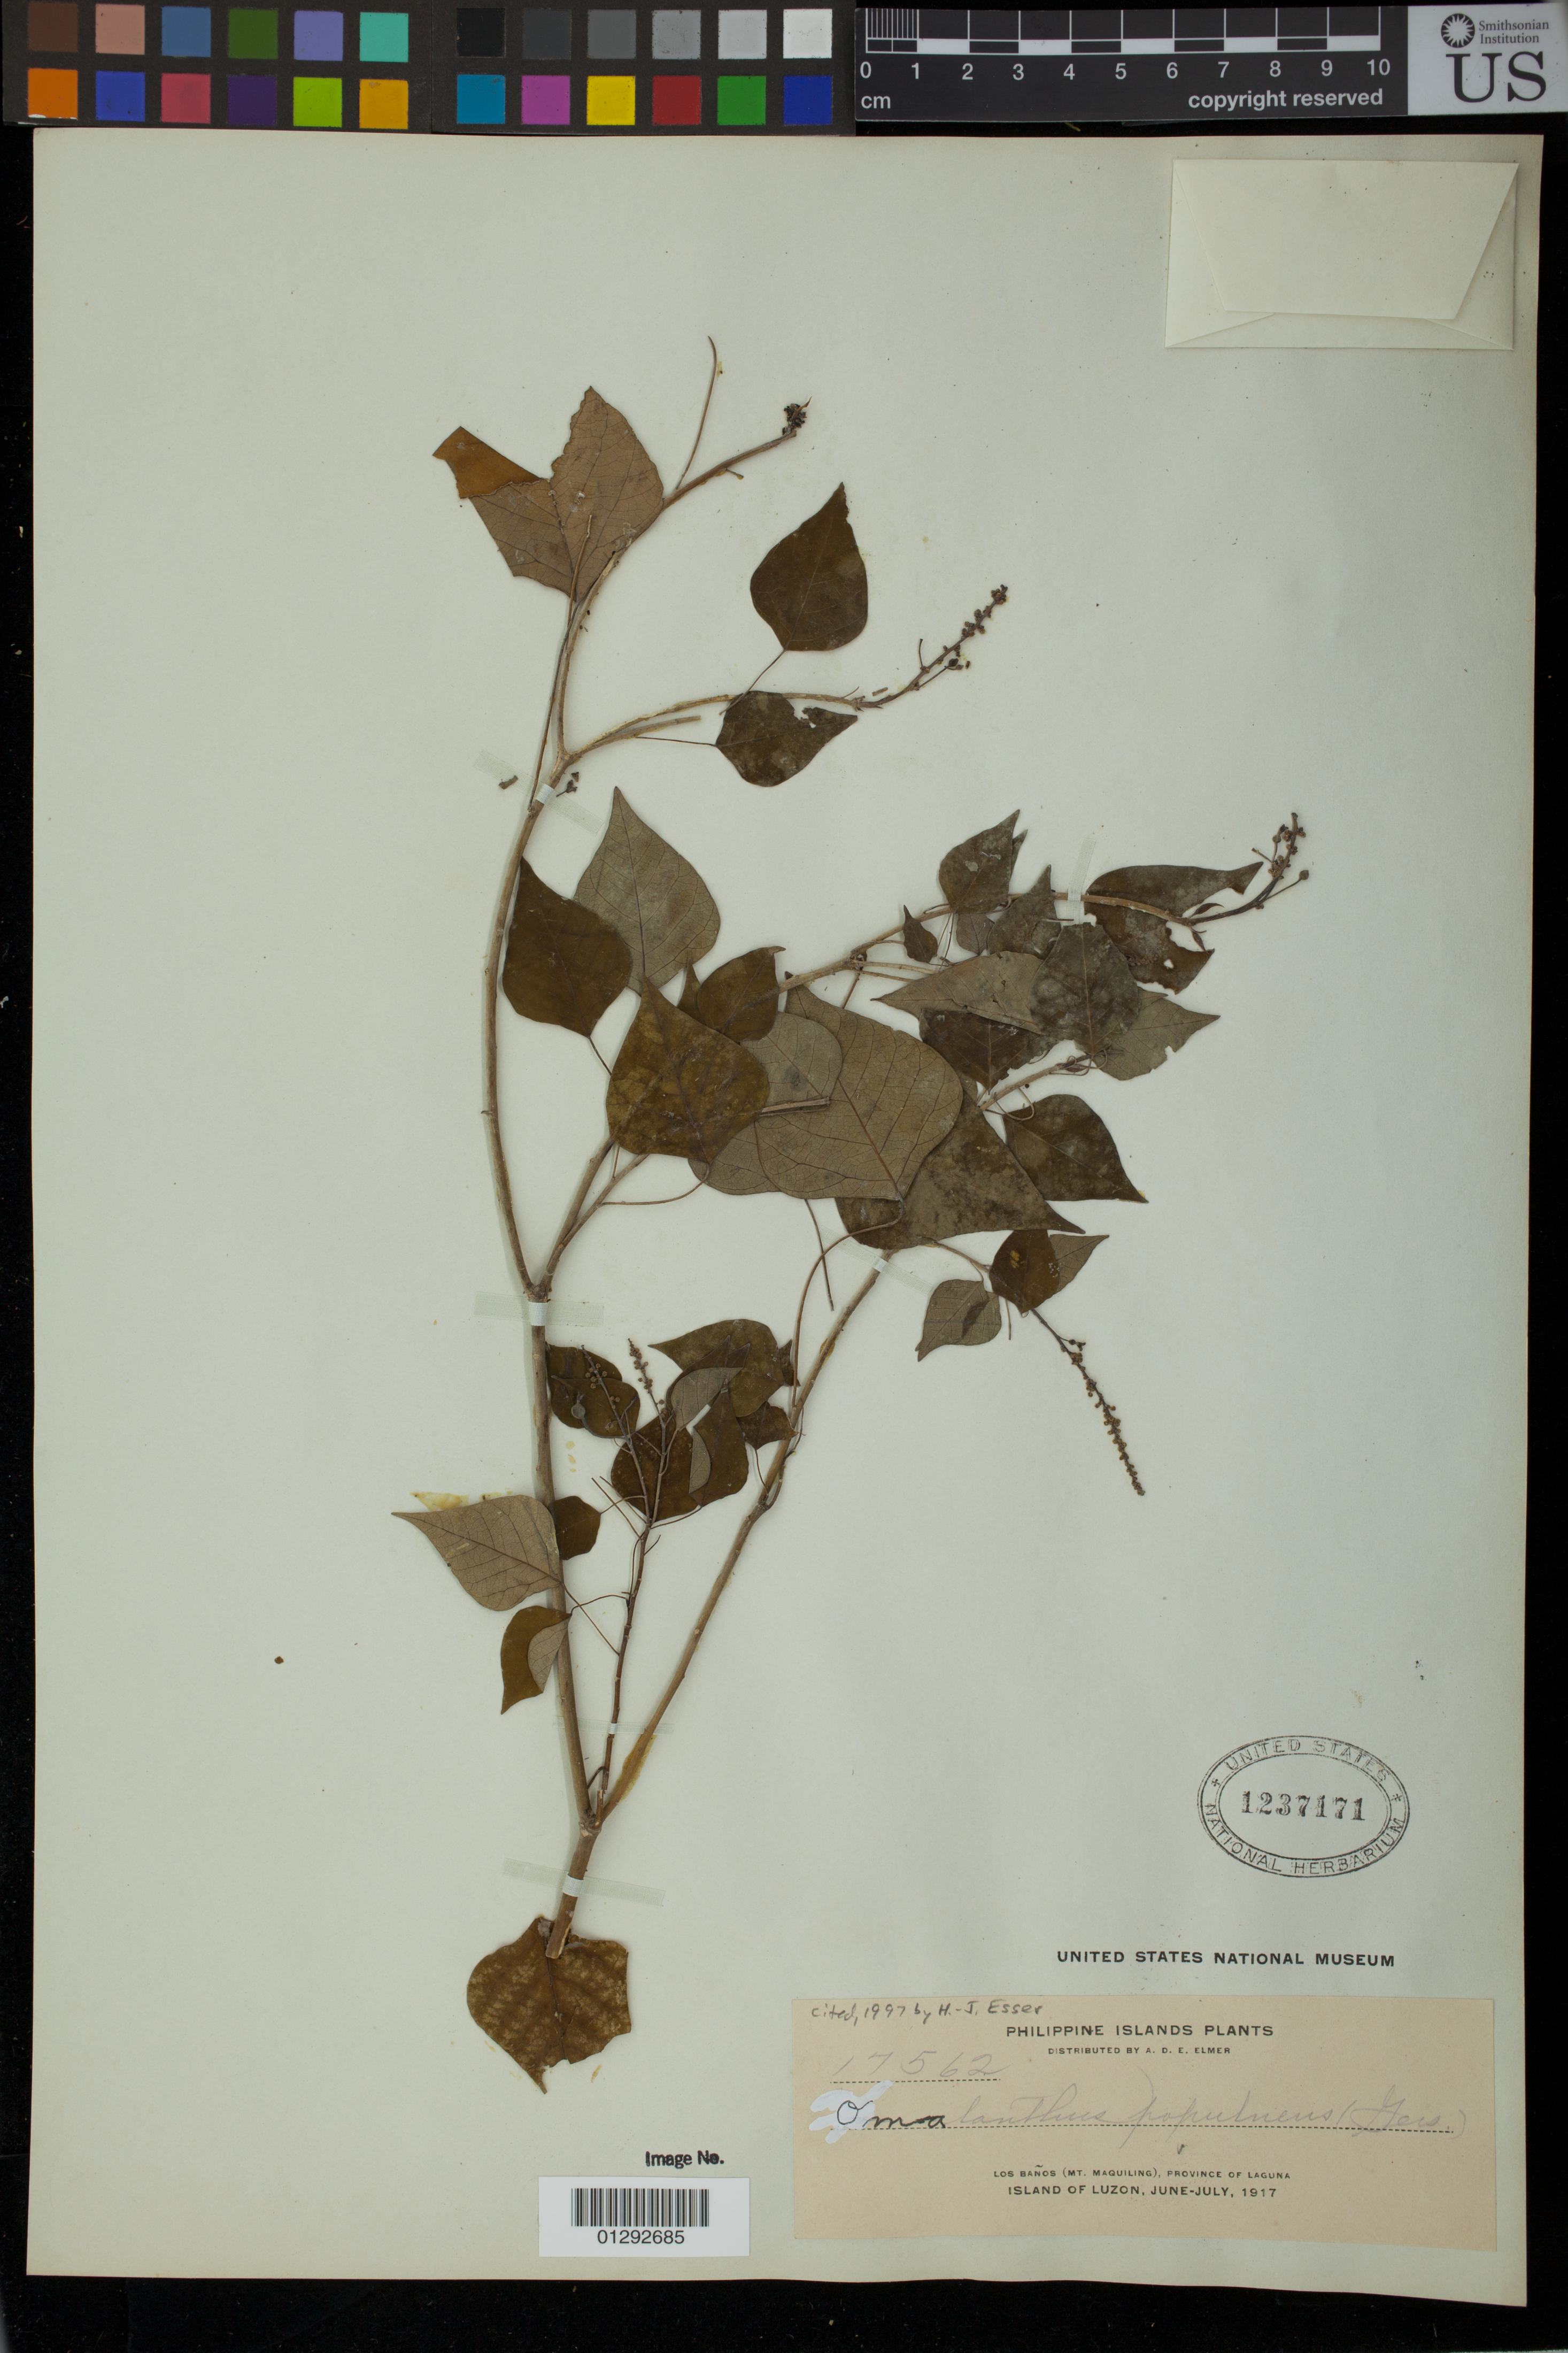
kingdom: Plantae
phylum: Tracheophyta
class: Magnoliopsida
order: Malpighiales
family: Euphorbiaceae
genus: Homalanthus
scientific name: Homalanthus populneus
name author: (Geiseler) Kuntze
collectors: A. D. E. Elmer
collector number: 17562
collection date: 1917-06/1917-07-01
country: Philippines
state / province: Calabarzon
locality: Los Banos (Mt. Maquiling), Province of Laguna, Island of Luzon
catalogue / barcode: US 1237171